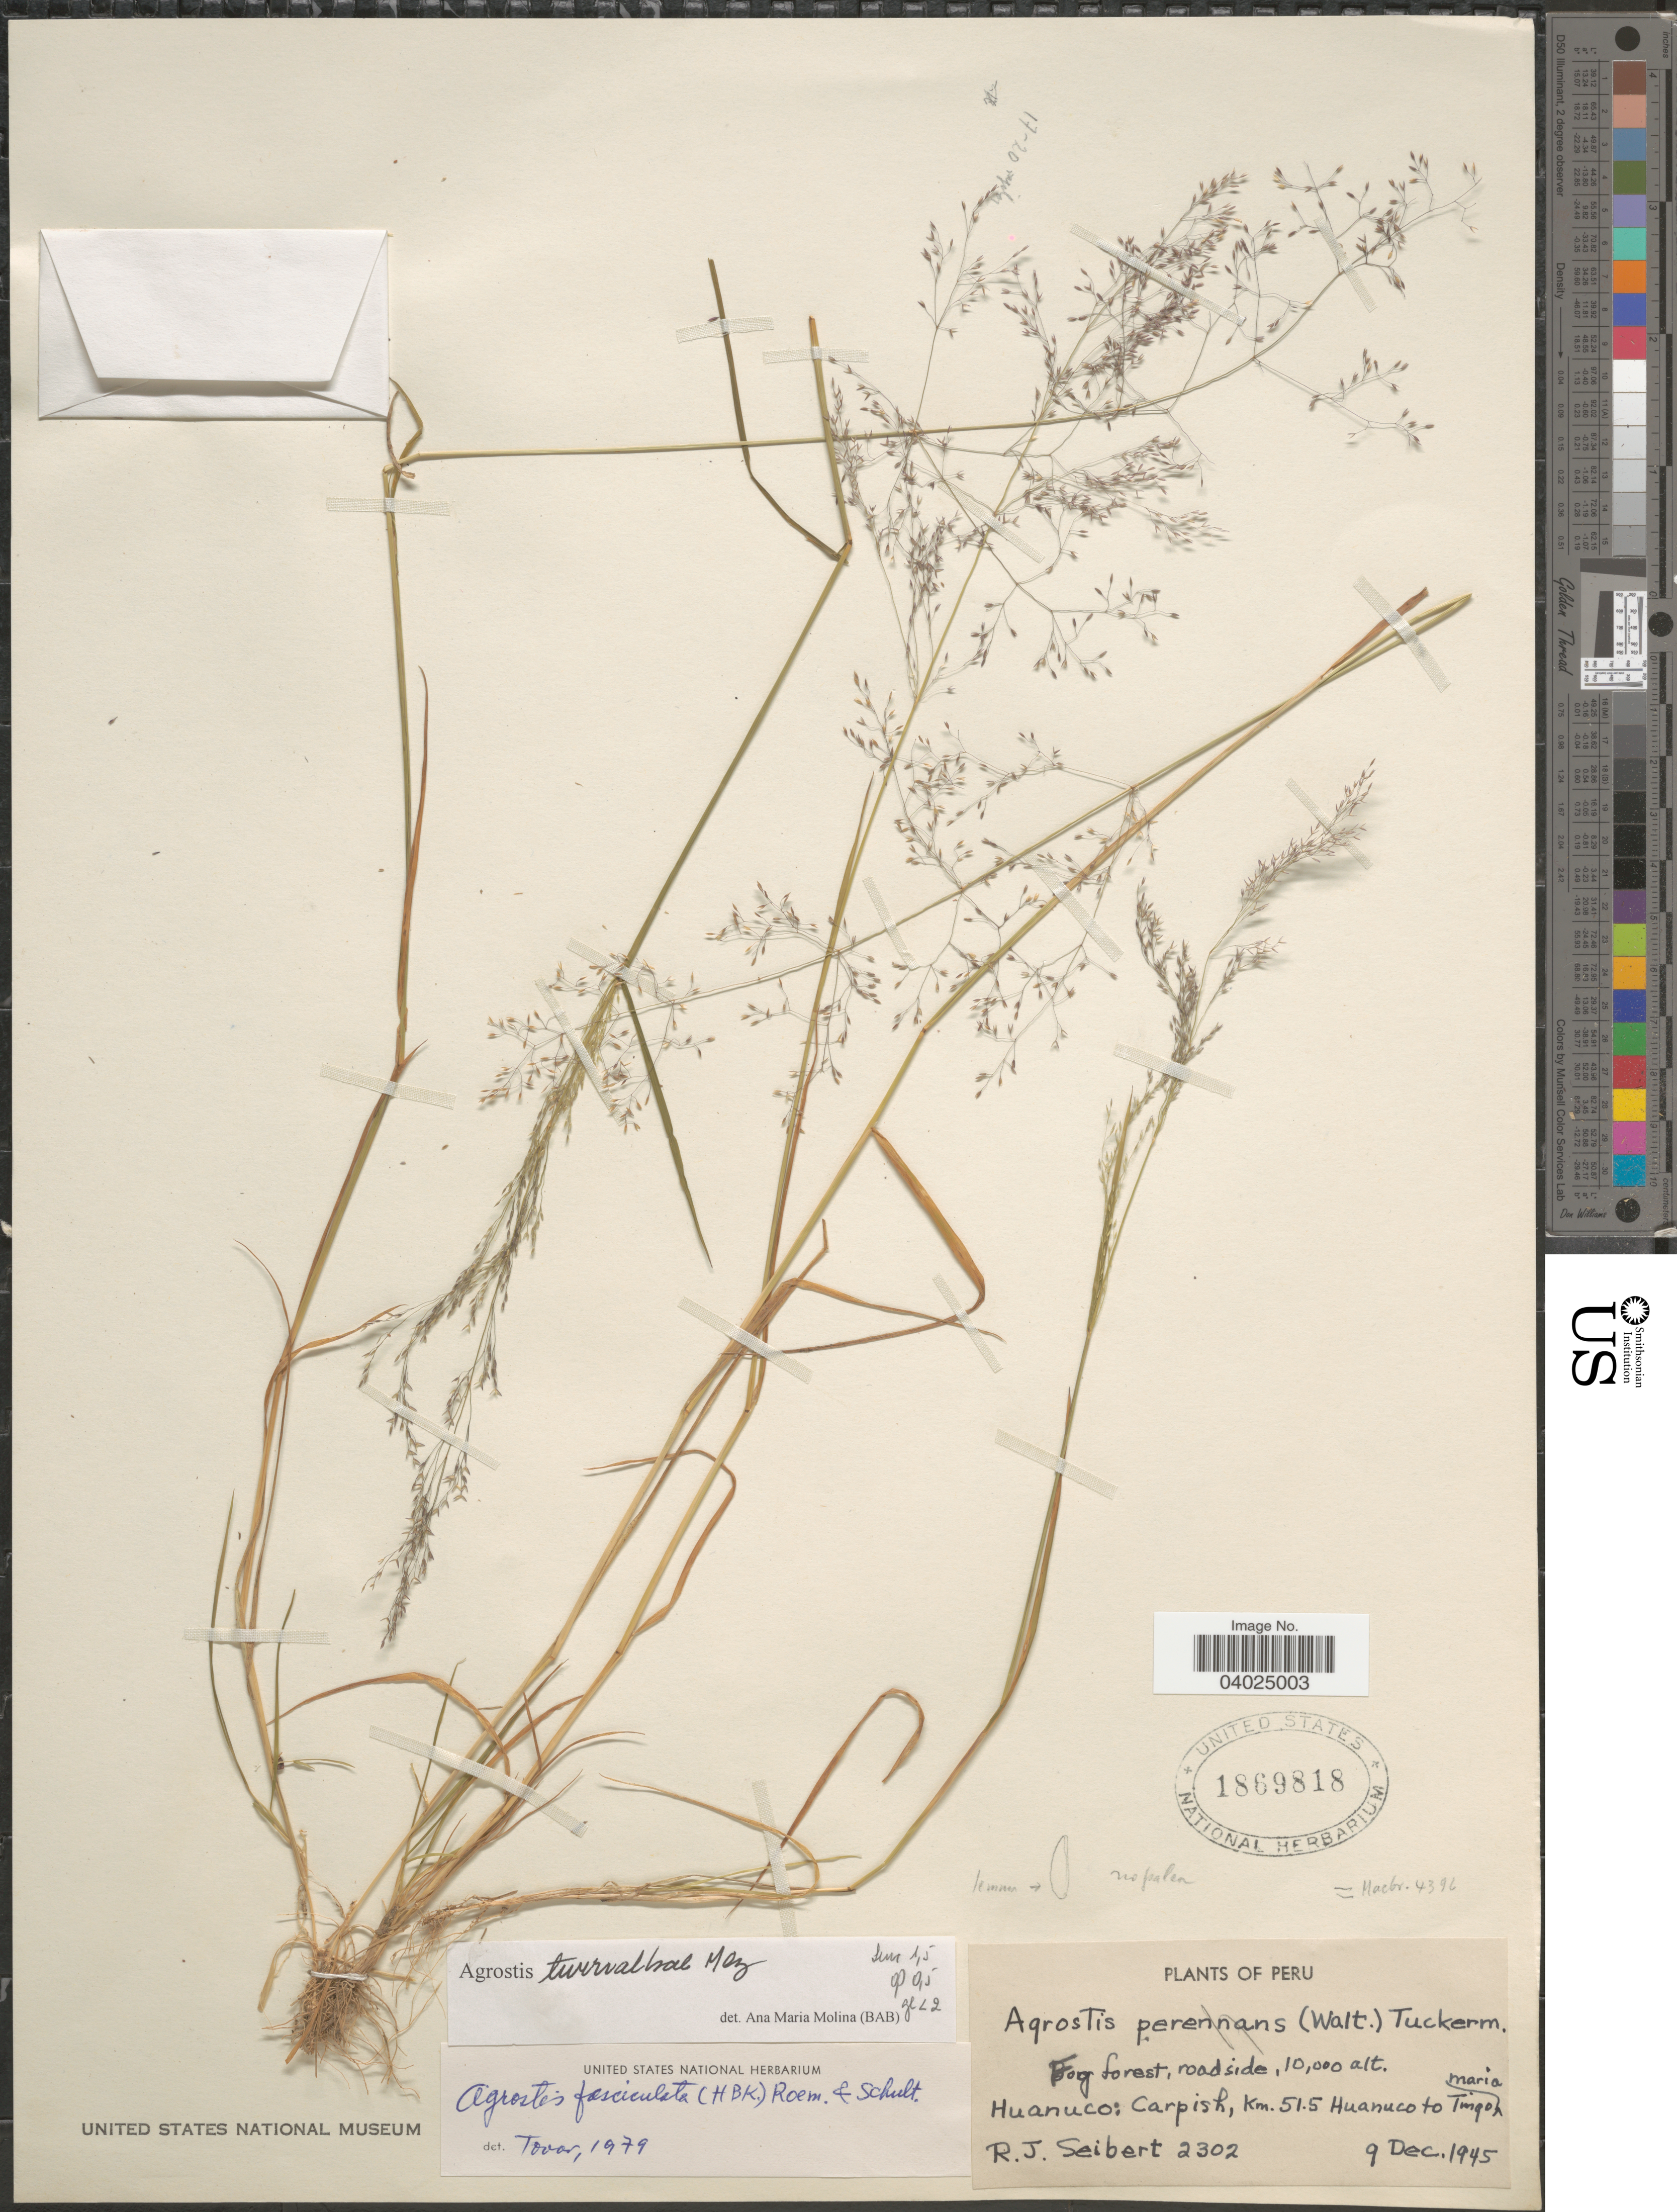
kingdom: Plantae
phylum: Tracheophyta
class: Liliopsida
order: Poales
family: Poaceae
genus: Agrostis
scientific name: Agrostis turrialbae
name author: Mez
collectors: R. J. Seibert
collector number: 2302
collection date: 1945-12-09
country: Peru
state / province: Huánuco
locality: Carpish, Km. 51.5 Huanuco to Tingo Maria.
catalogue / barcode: US 1869818